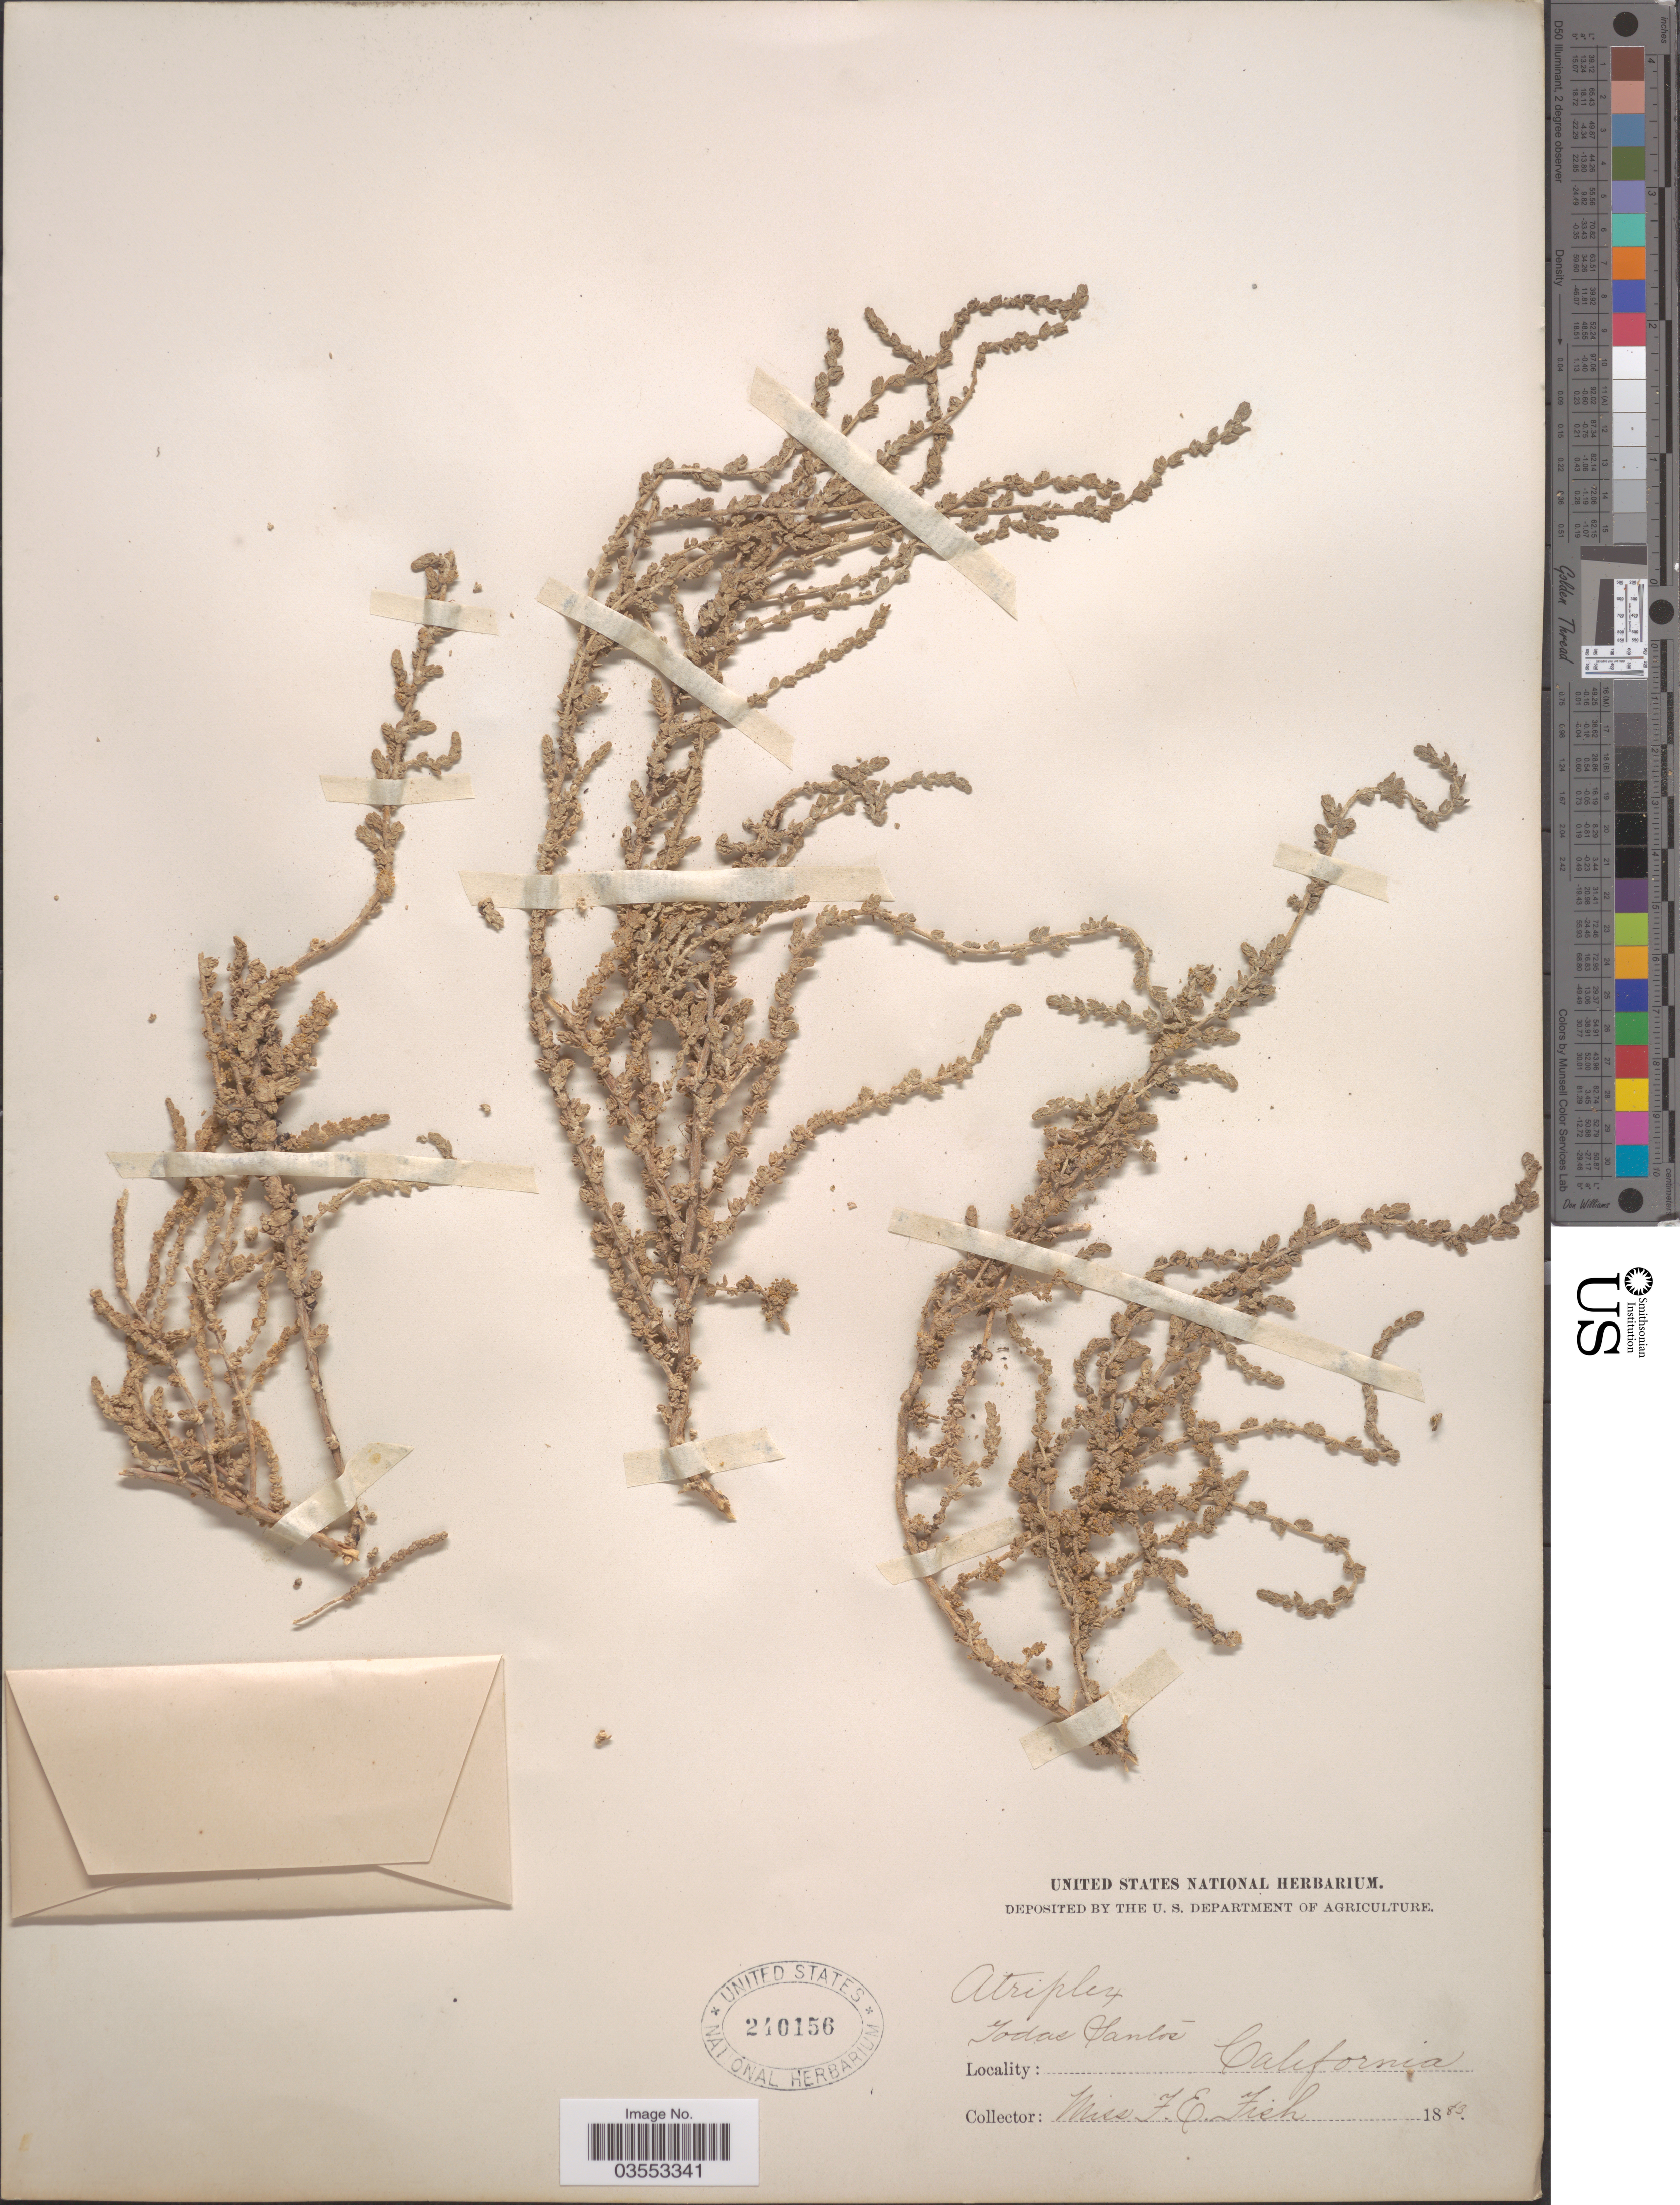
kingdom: Plantae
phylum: Tracheophyta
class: Magnoliopsida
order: Caryophyllales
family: Amaranthaceae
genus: Atriplex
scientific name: Atriplex julacea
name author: S. Watson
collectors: F. Fish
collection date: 1883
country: United States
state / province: California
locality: Todas Santos.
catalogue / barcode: US 240156